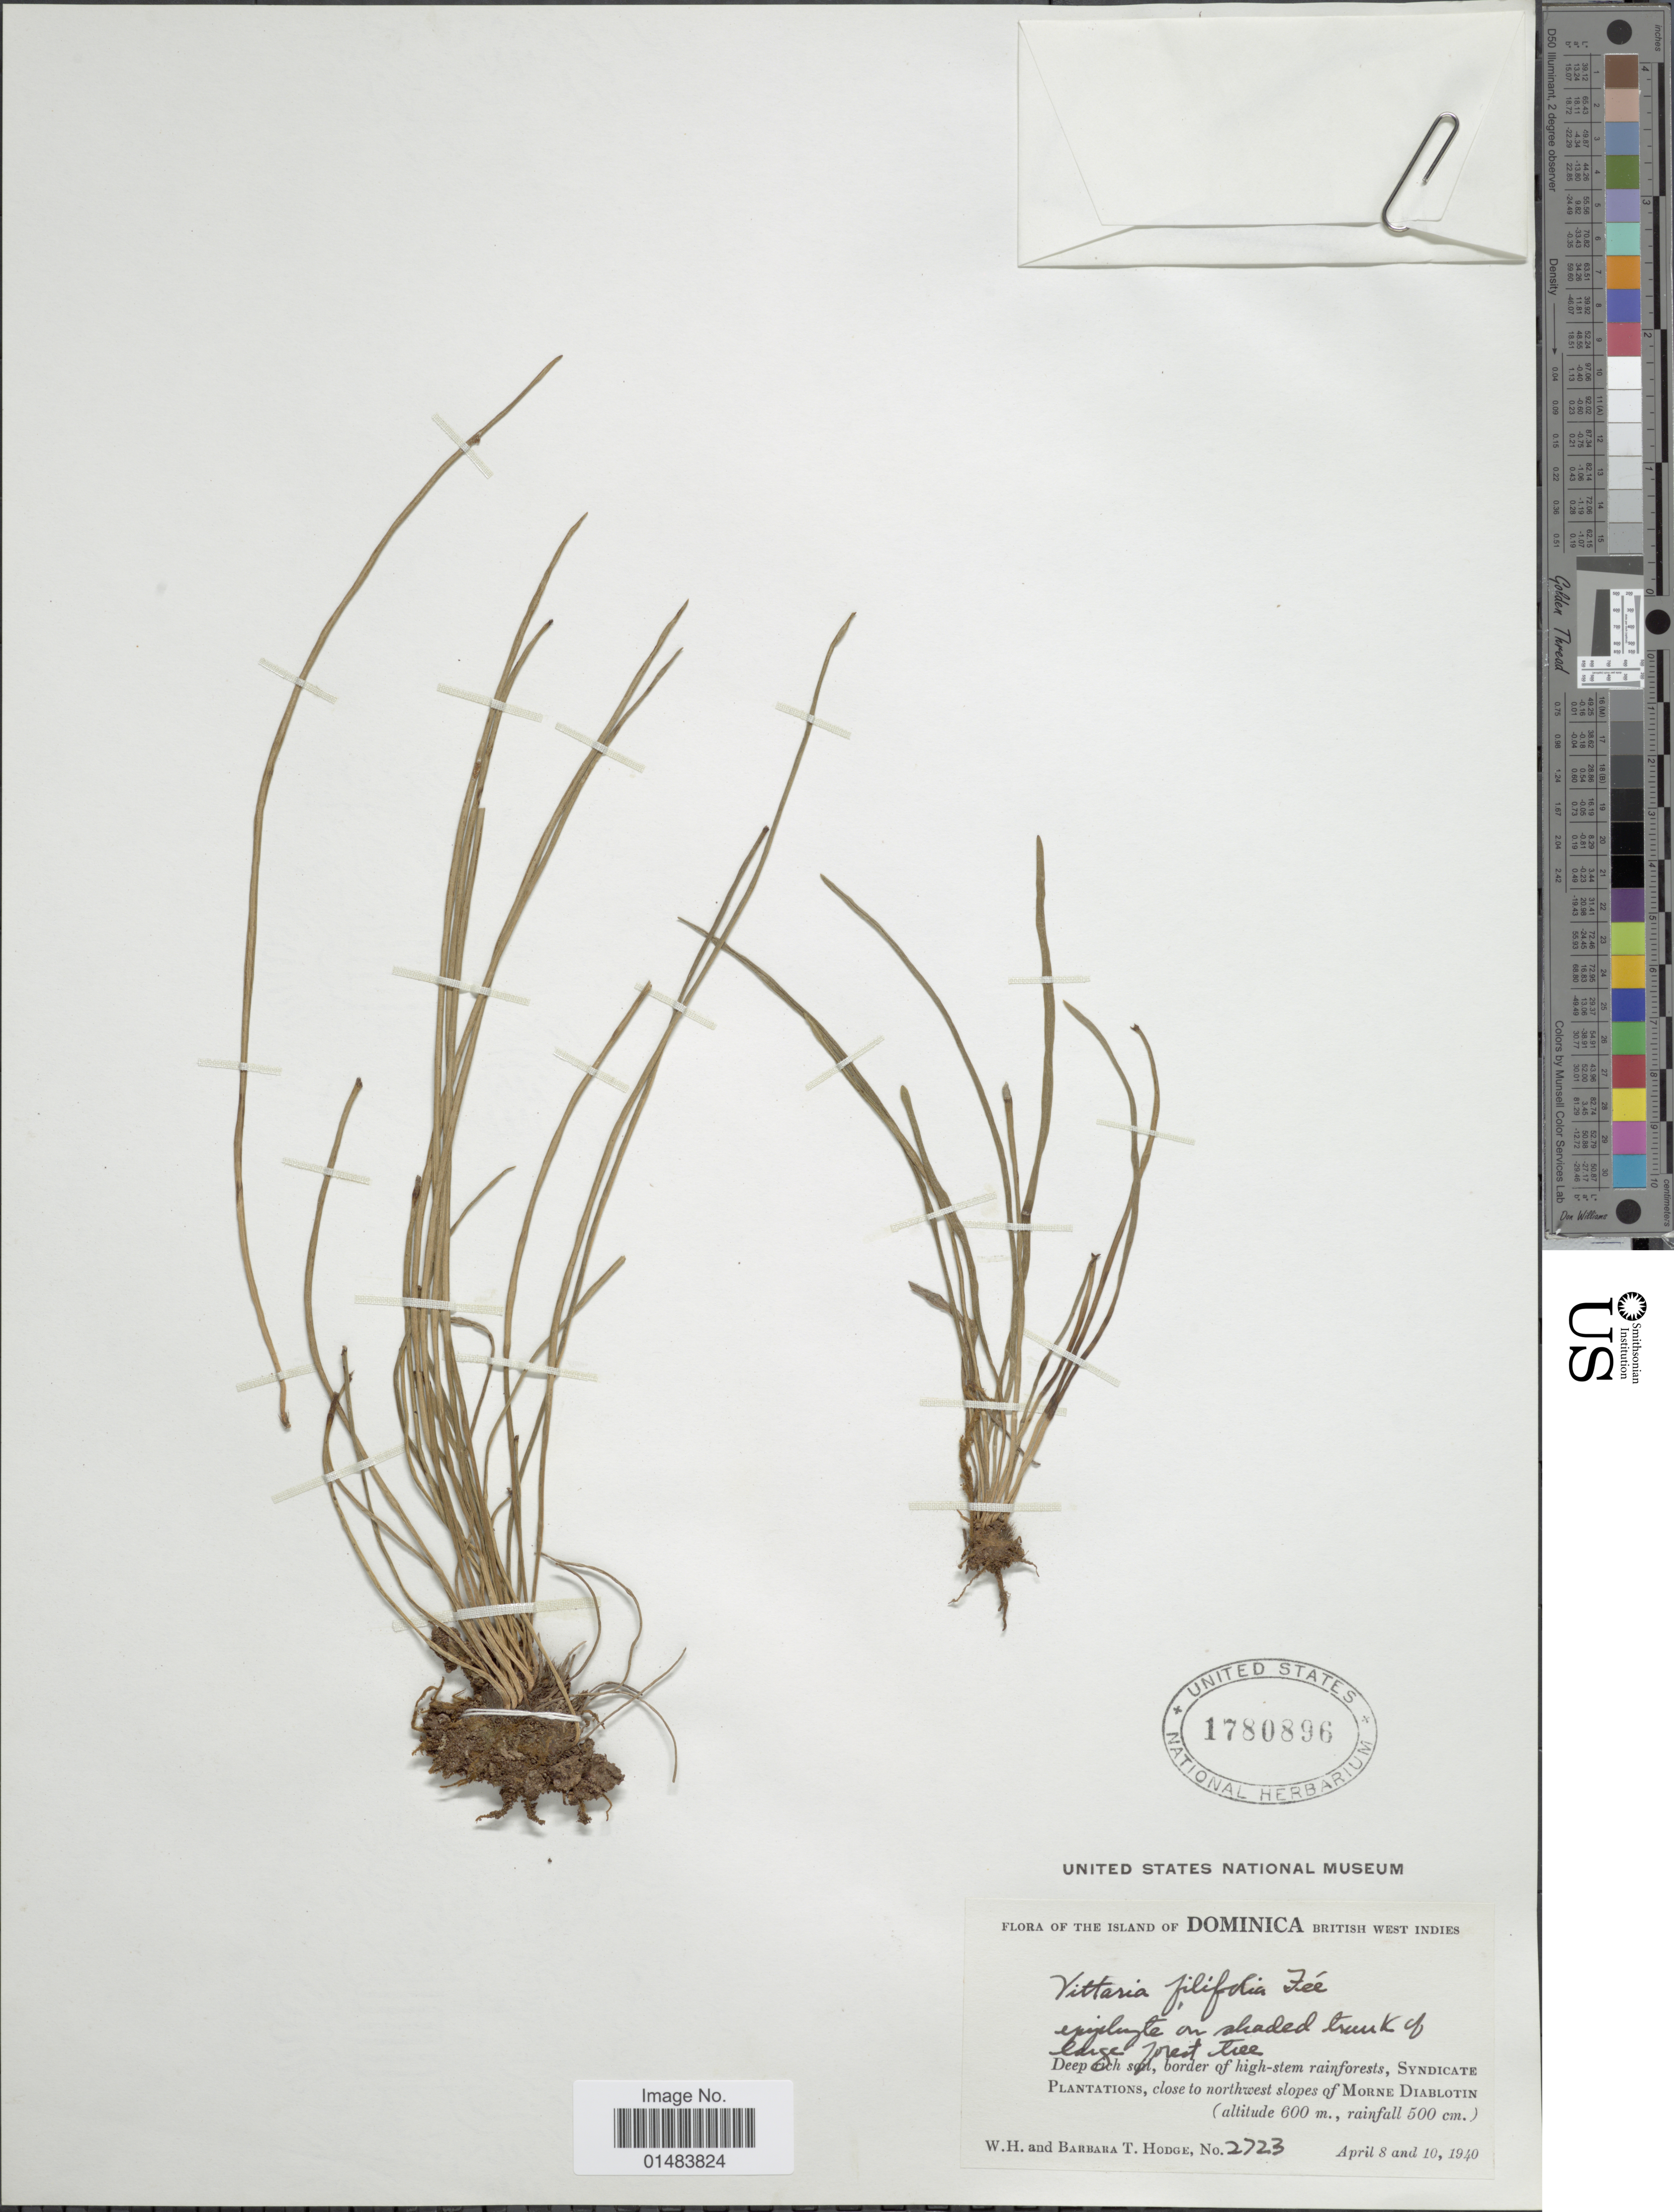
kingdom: Plantae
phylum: Tracheophyta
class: Polypodiopsida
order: Polypodiales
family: Pteridaceae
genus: Vittaria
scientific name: Vittaria graminifolia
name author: Kaulf.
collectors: W. Hodge & B. Hodge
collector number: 2723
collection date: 1940-04-08/1940-04-10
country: Dominica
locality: Flora of the Island of Dominca, British west Indies, Deep rich soil, border of high stem rain forest, Syndicate Plantations, close to northwest slopes of Morne Diablotin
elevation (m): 600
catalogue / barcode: US 1780896